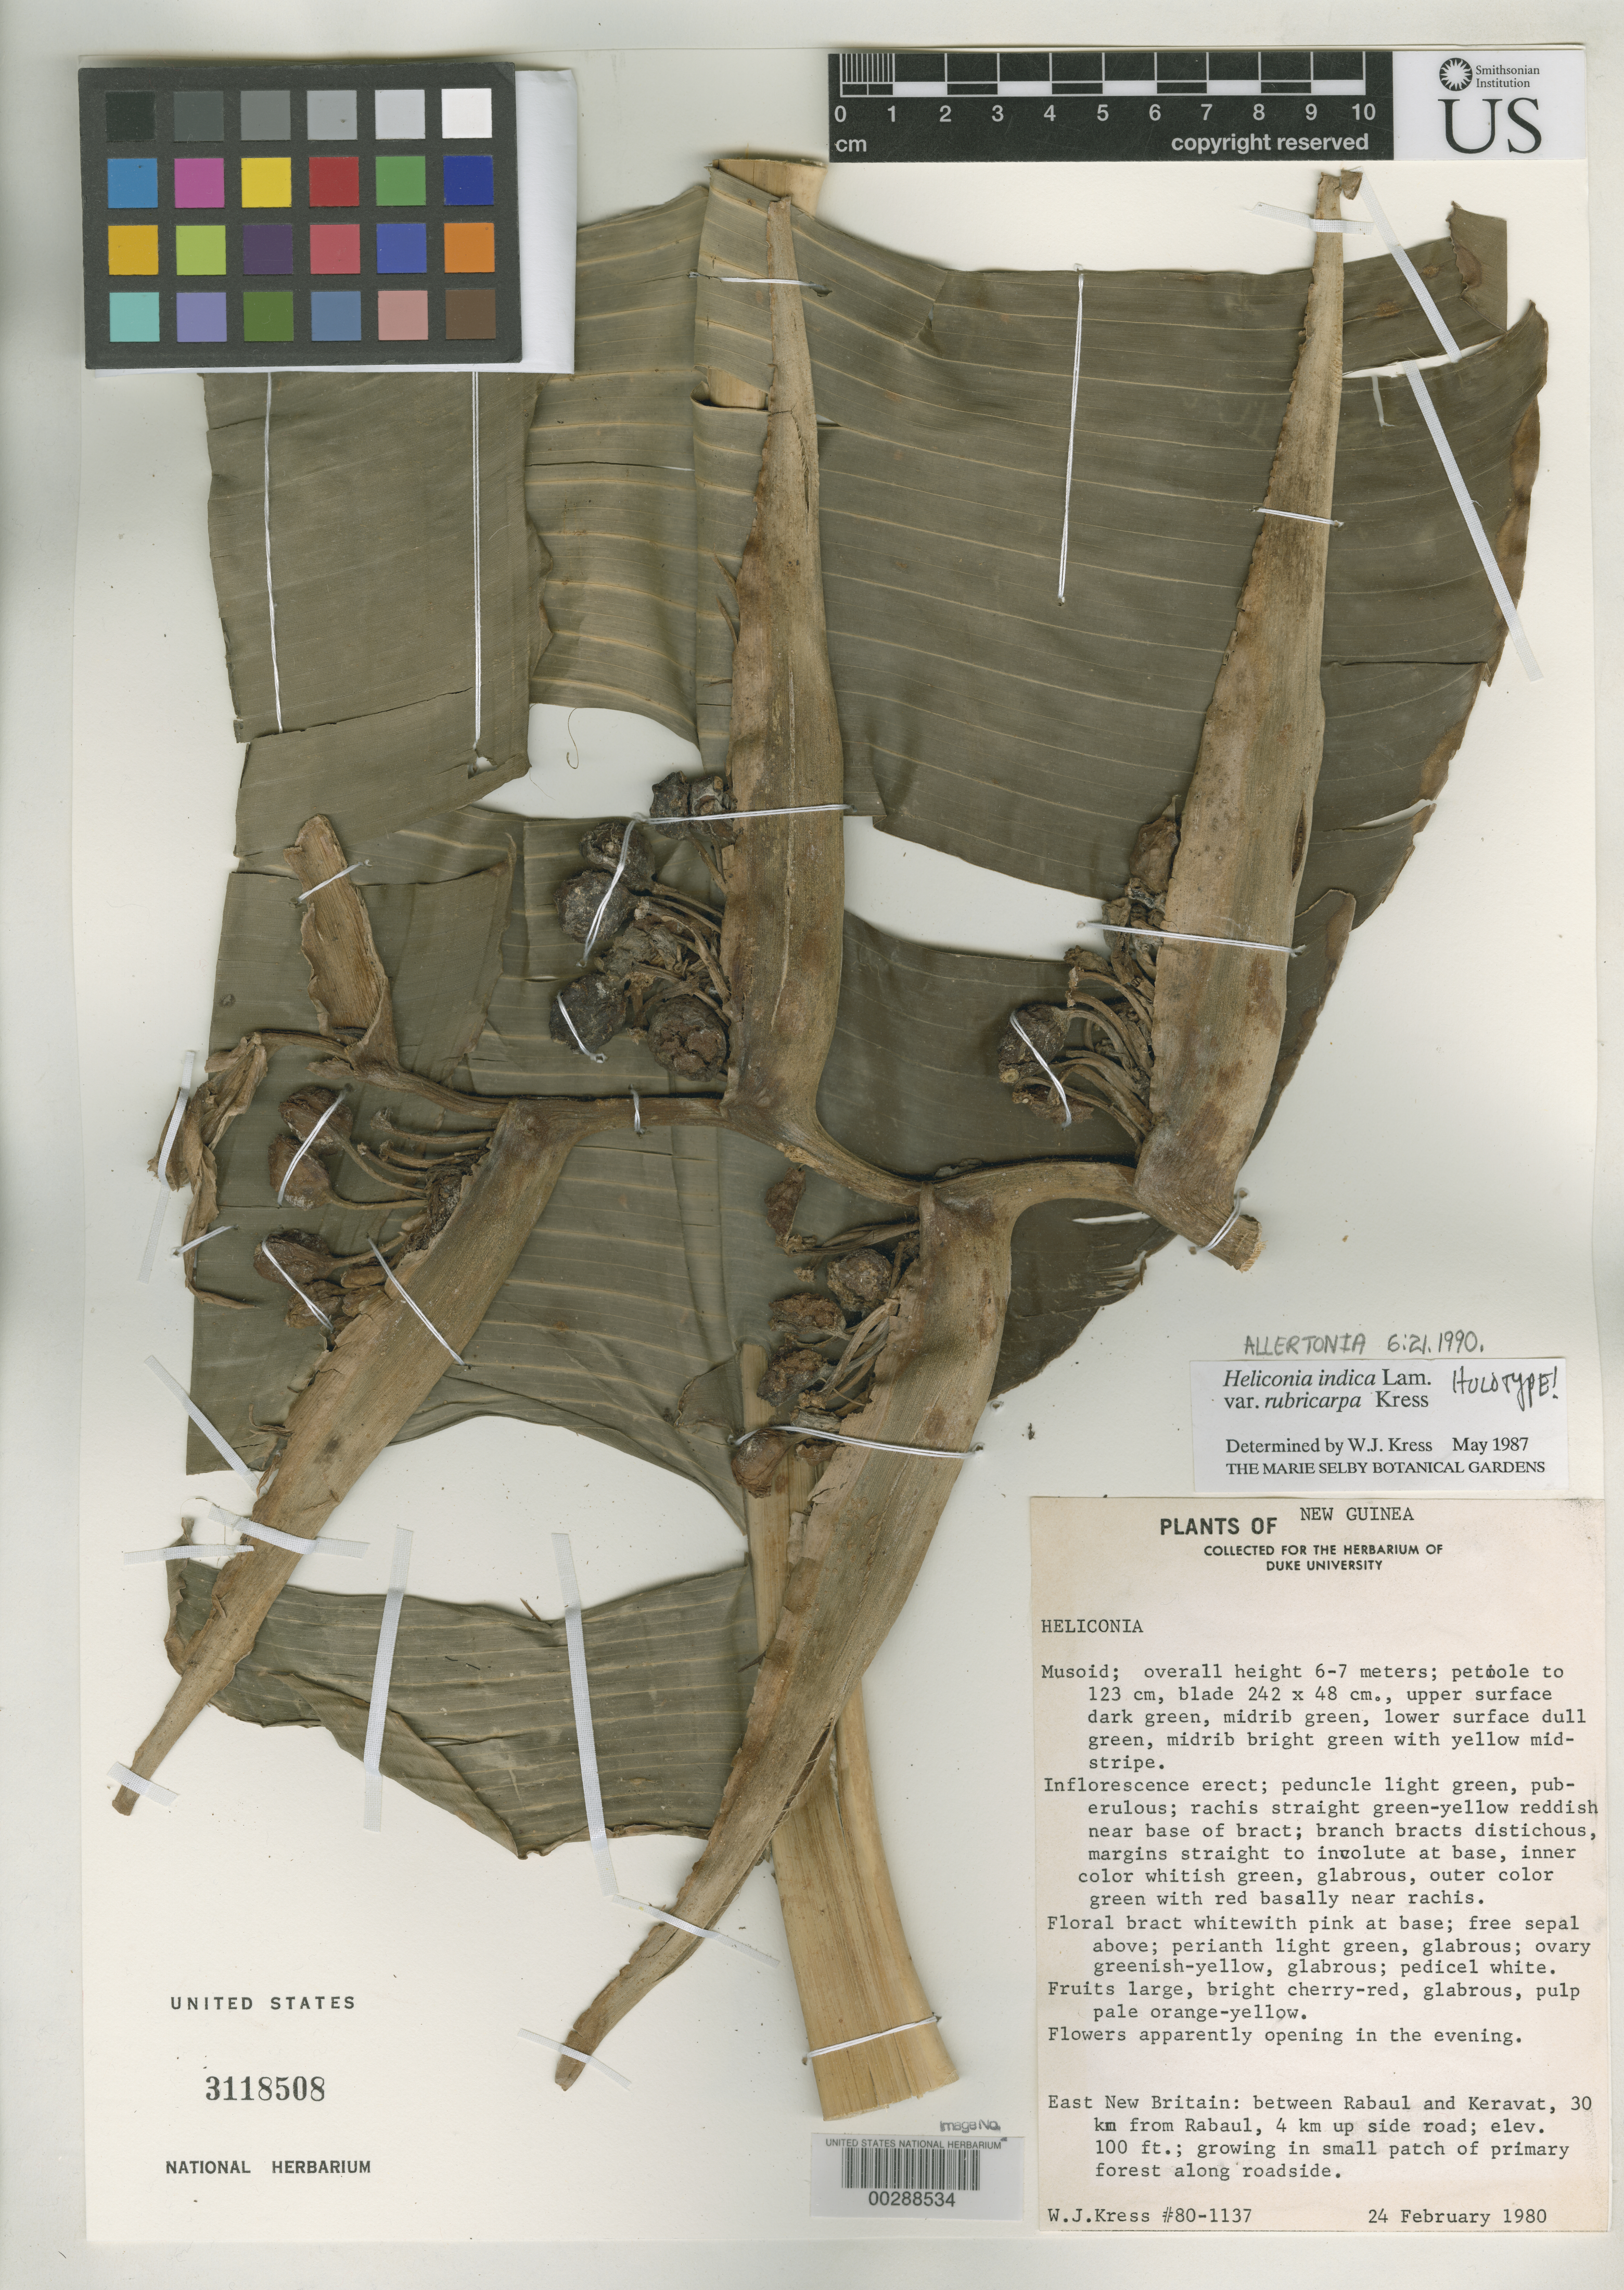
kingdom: Plantae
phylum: Tracheophyta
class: Liliopsida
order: Zingiberales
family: Heliconiaceae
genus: Heliconia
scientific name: Heliconia indica var. rubricarpa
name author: W.J. Kress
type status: Holotype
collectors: W. J. Kress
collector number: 80-1137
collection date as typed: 24 Feb 1980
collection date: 1980-02-24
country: Papua New Guinea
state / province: East New Britain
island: New Britain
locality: Between Rabaul & Keravat, 30 km from Rabaul, 4 km up side road.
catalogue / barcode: US 3118508